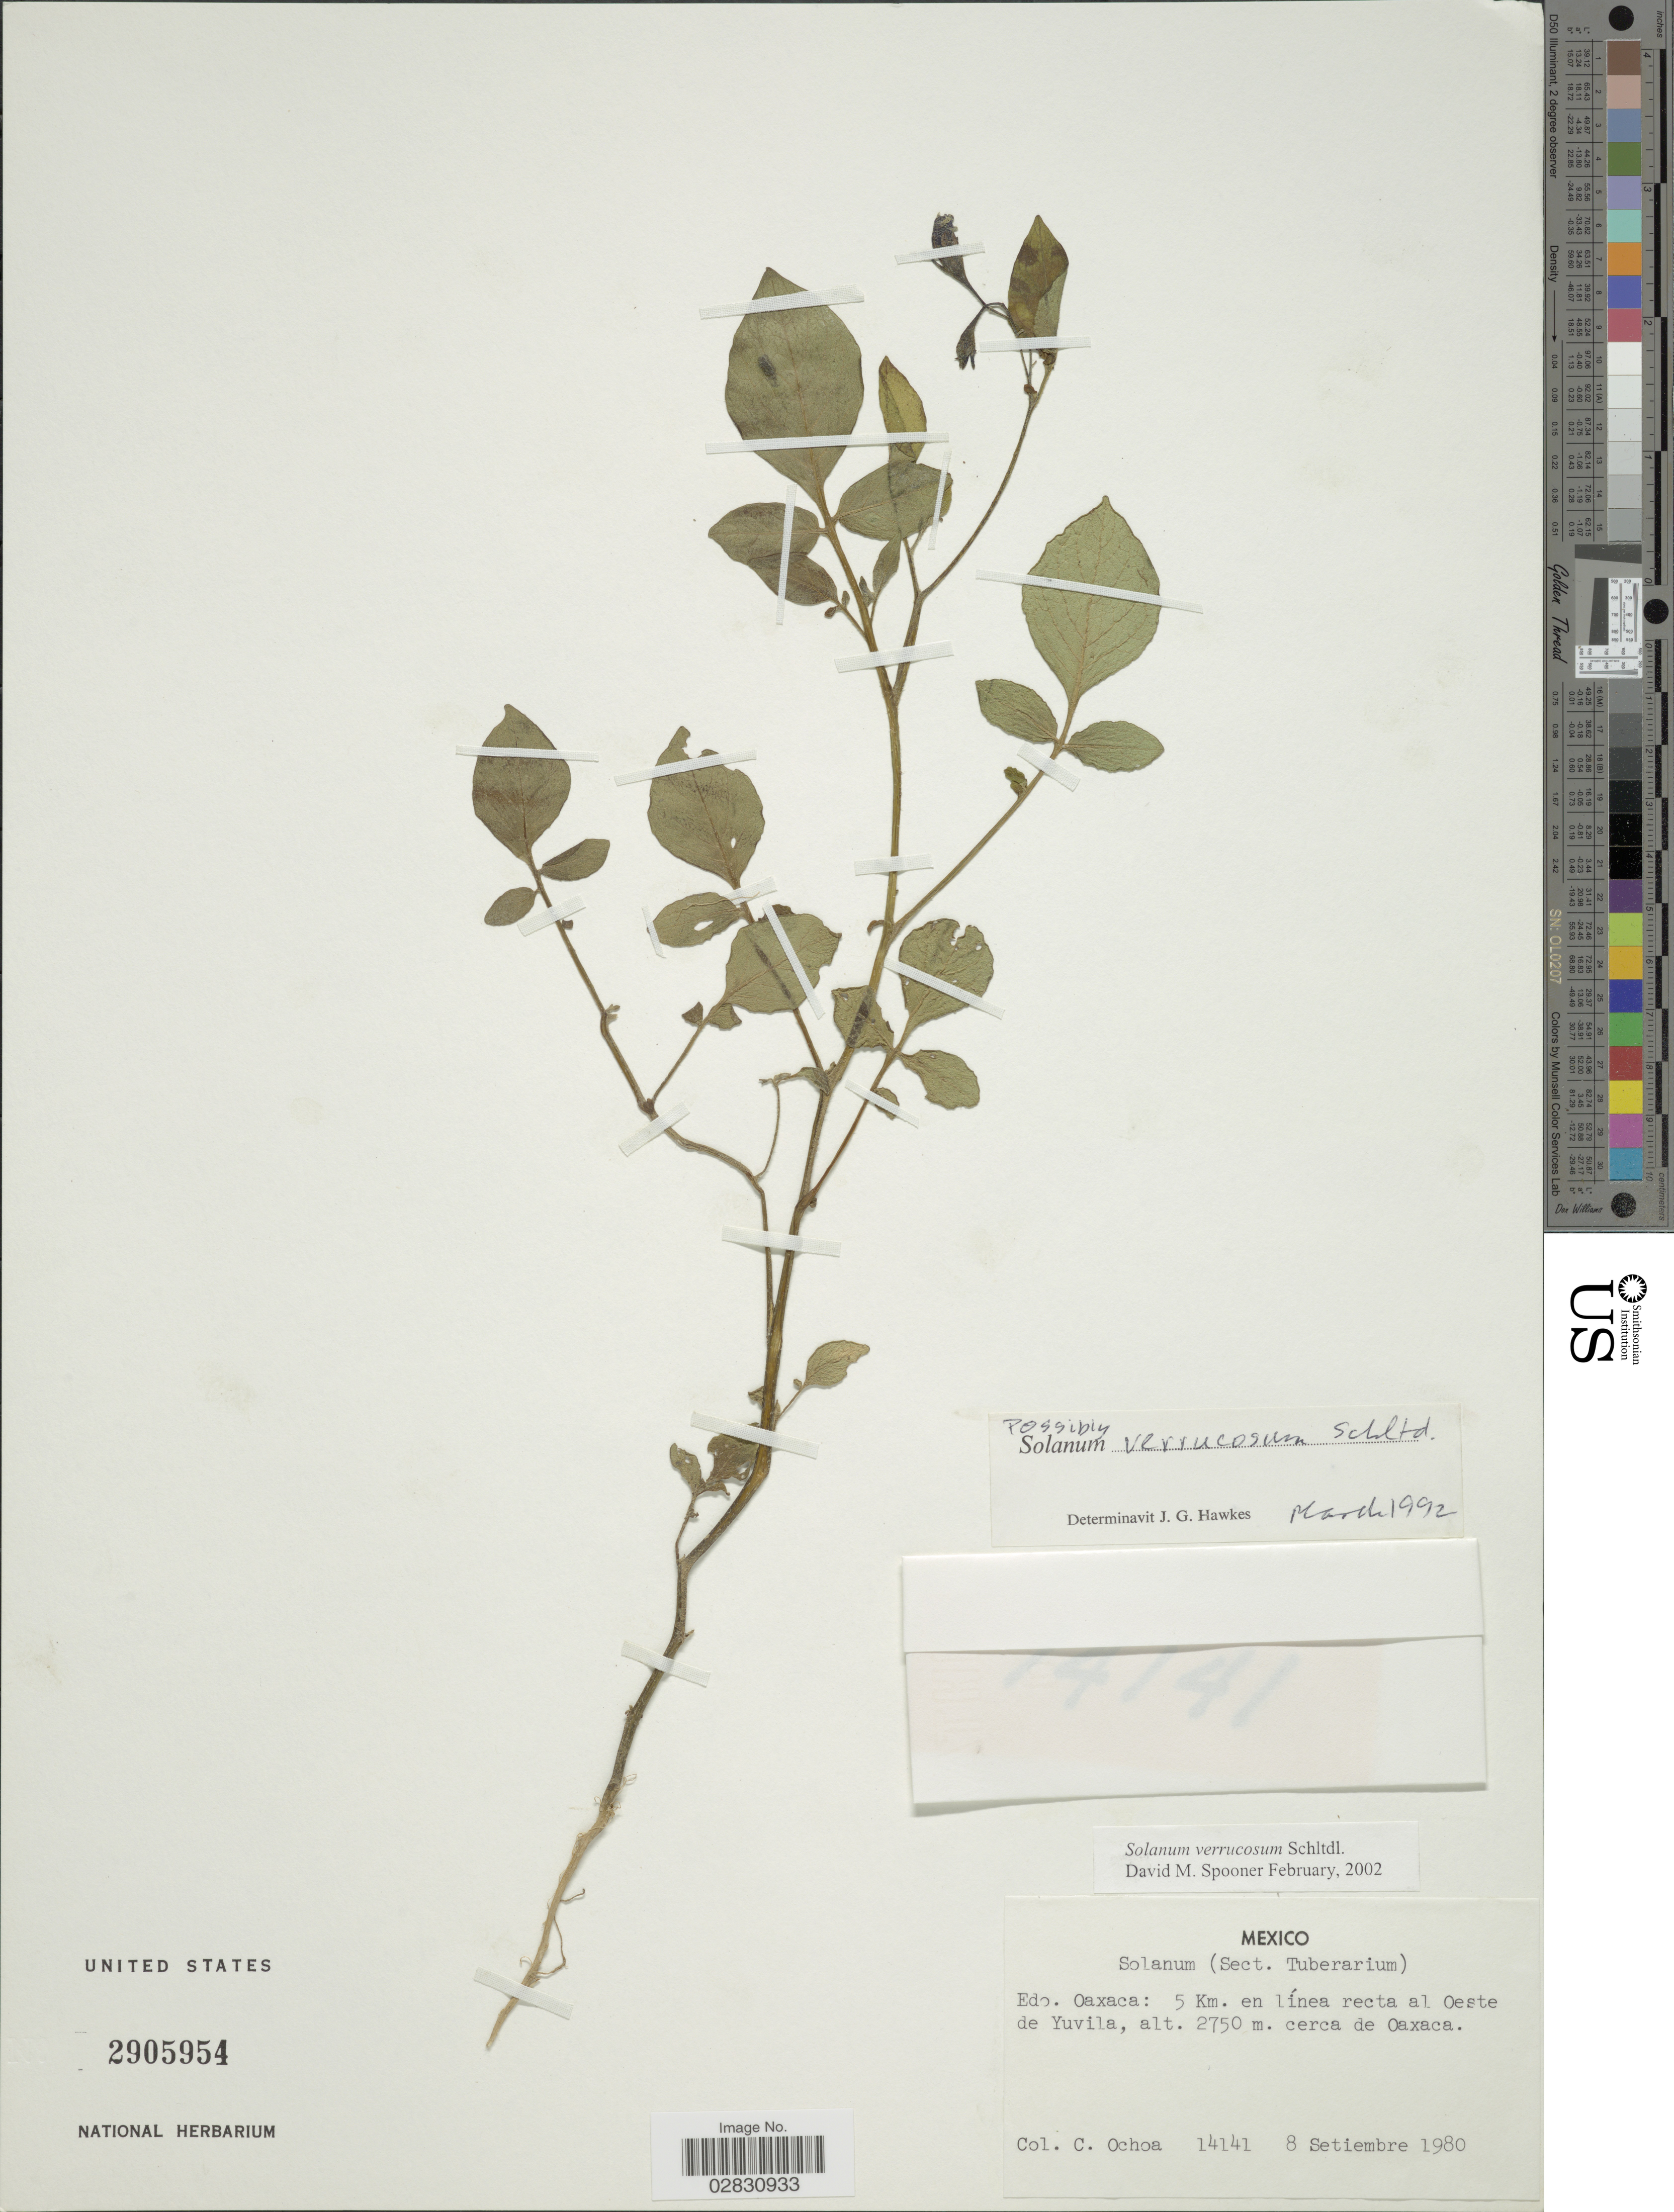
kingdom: Plantae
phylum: Tracheophyta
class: Magnoliopsida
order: Solanales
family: Solanaceae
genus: Solanum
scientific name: Solanum verrucosum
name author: Schltdl.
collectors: C. Ochoa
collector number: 14141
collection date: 1980-09-08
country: Mexico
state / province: Oaxaca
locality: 5 Km. en línea recta al Oeste de Yuvila, cerca de Oaxaca.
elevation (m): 2750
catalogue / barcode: US 2905954